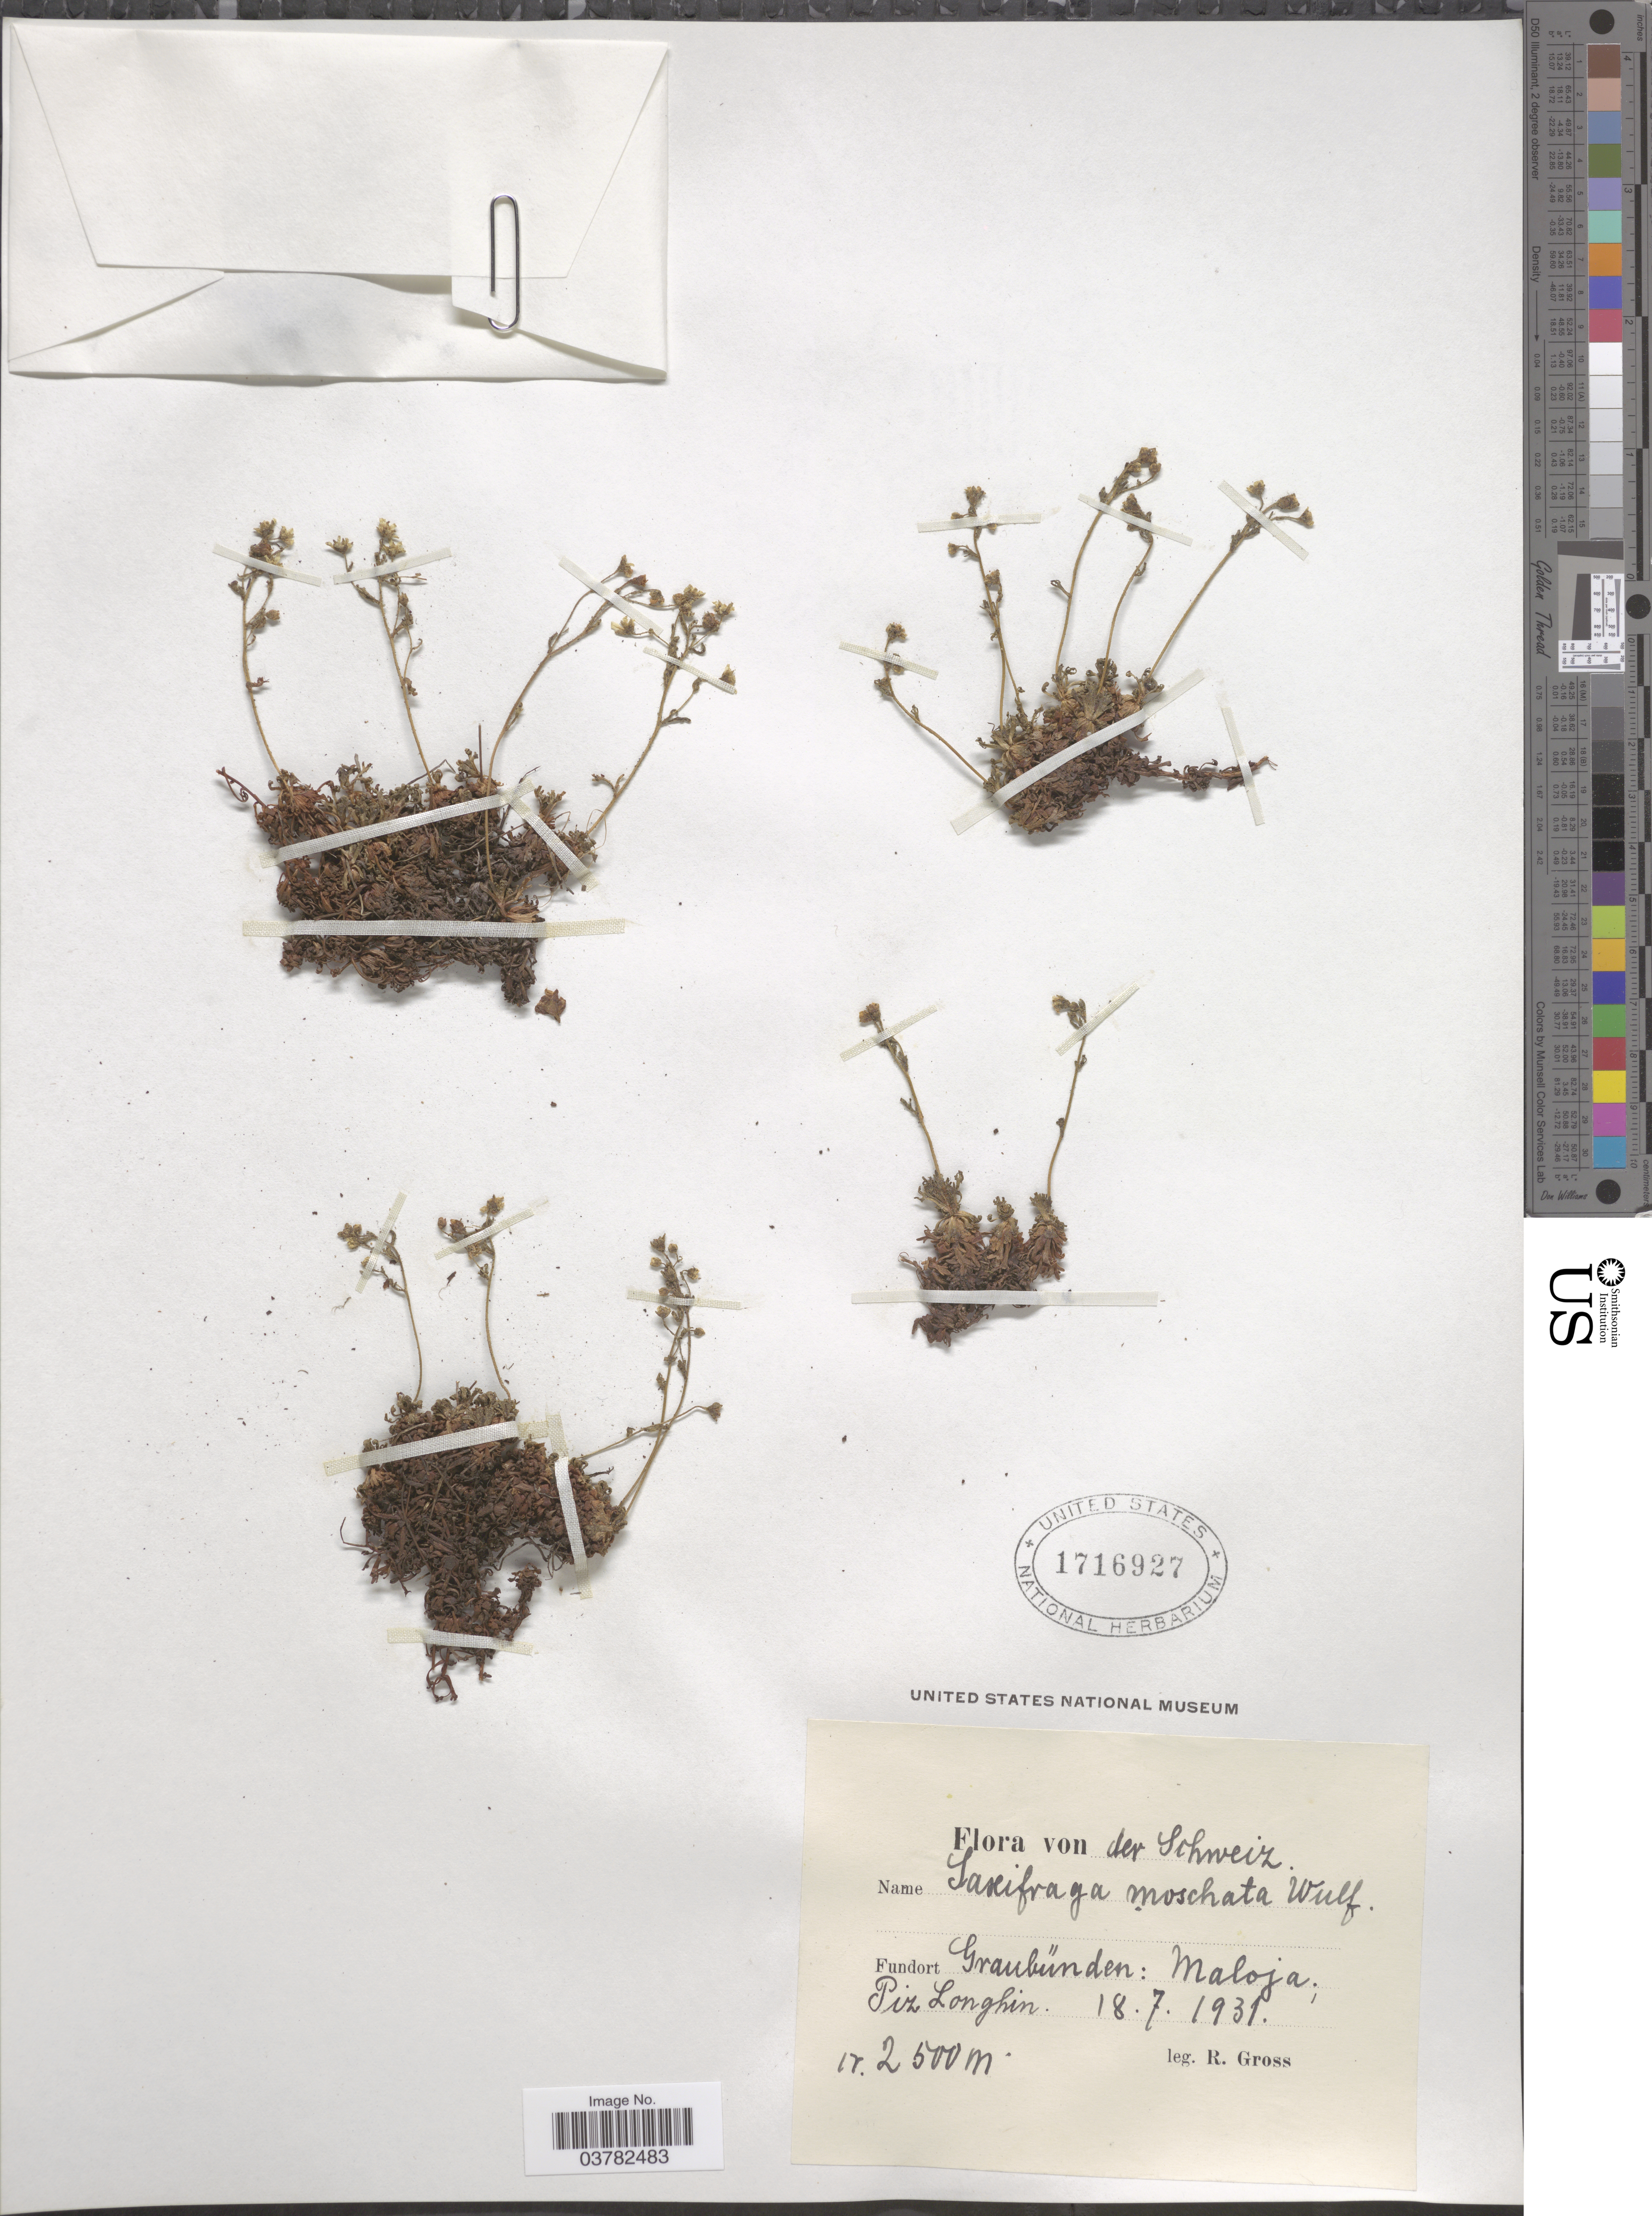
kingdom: Plantae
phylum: Tracheophyta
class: Magnoliopsida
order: Saxifragales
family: Saxifragaceae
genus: Saxifraga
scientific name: Saxifraga moschata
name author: Wulfen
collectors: R. Gross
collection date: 1931-07-18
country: Switzerland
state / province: Graubunden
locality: Schweiz. Maloja, Piz Longhin.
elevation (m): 2500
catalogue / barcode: US 1716927